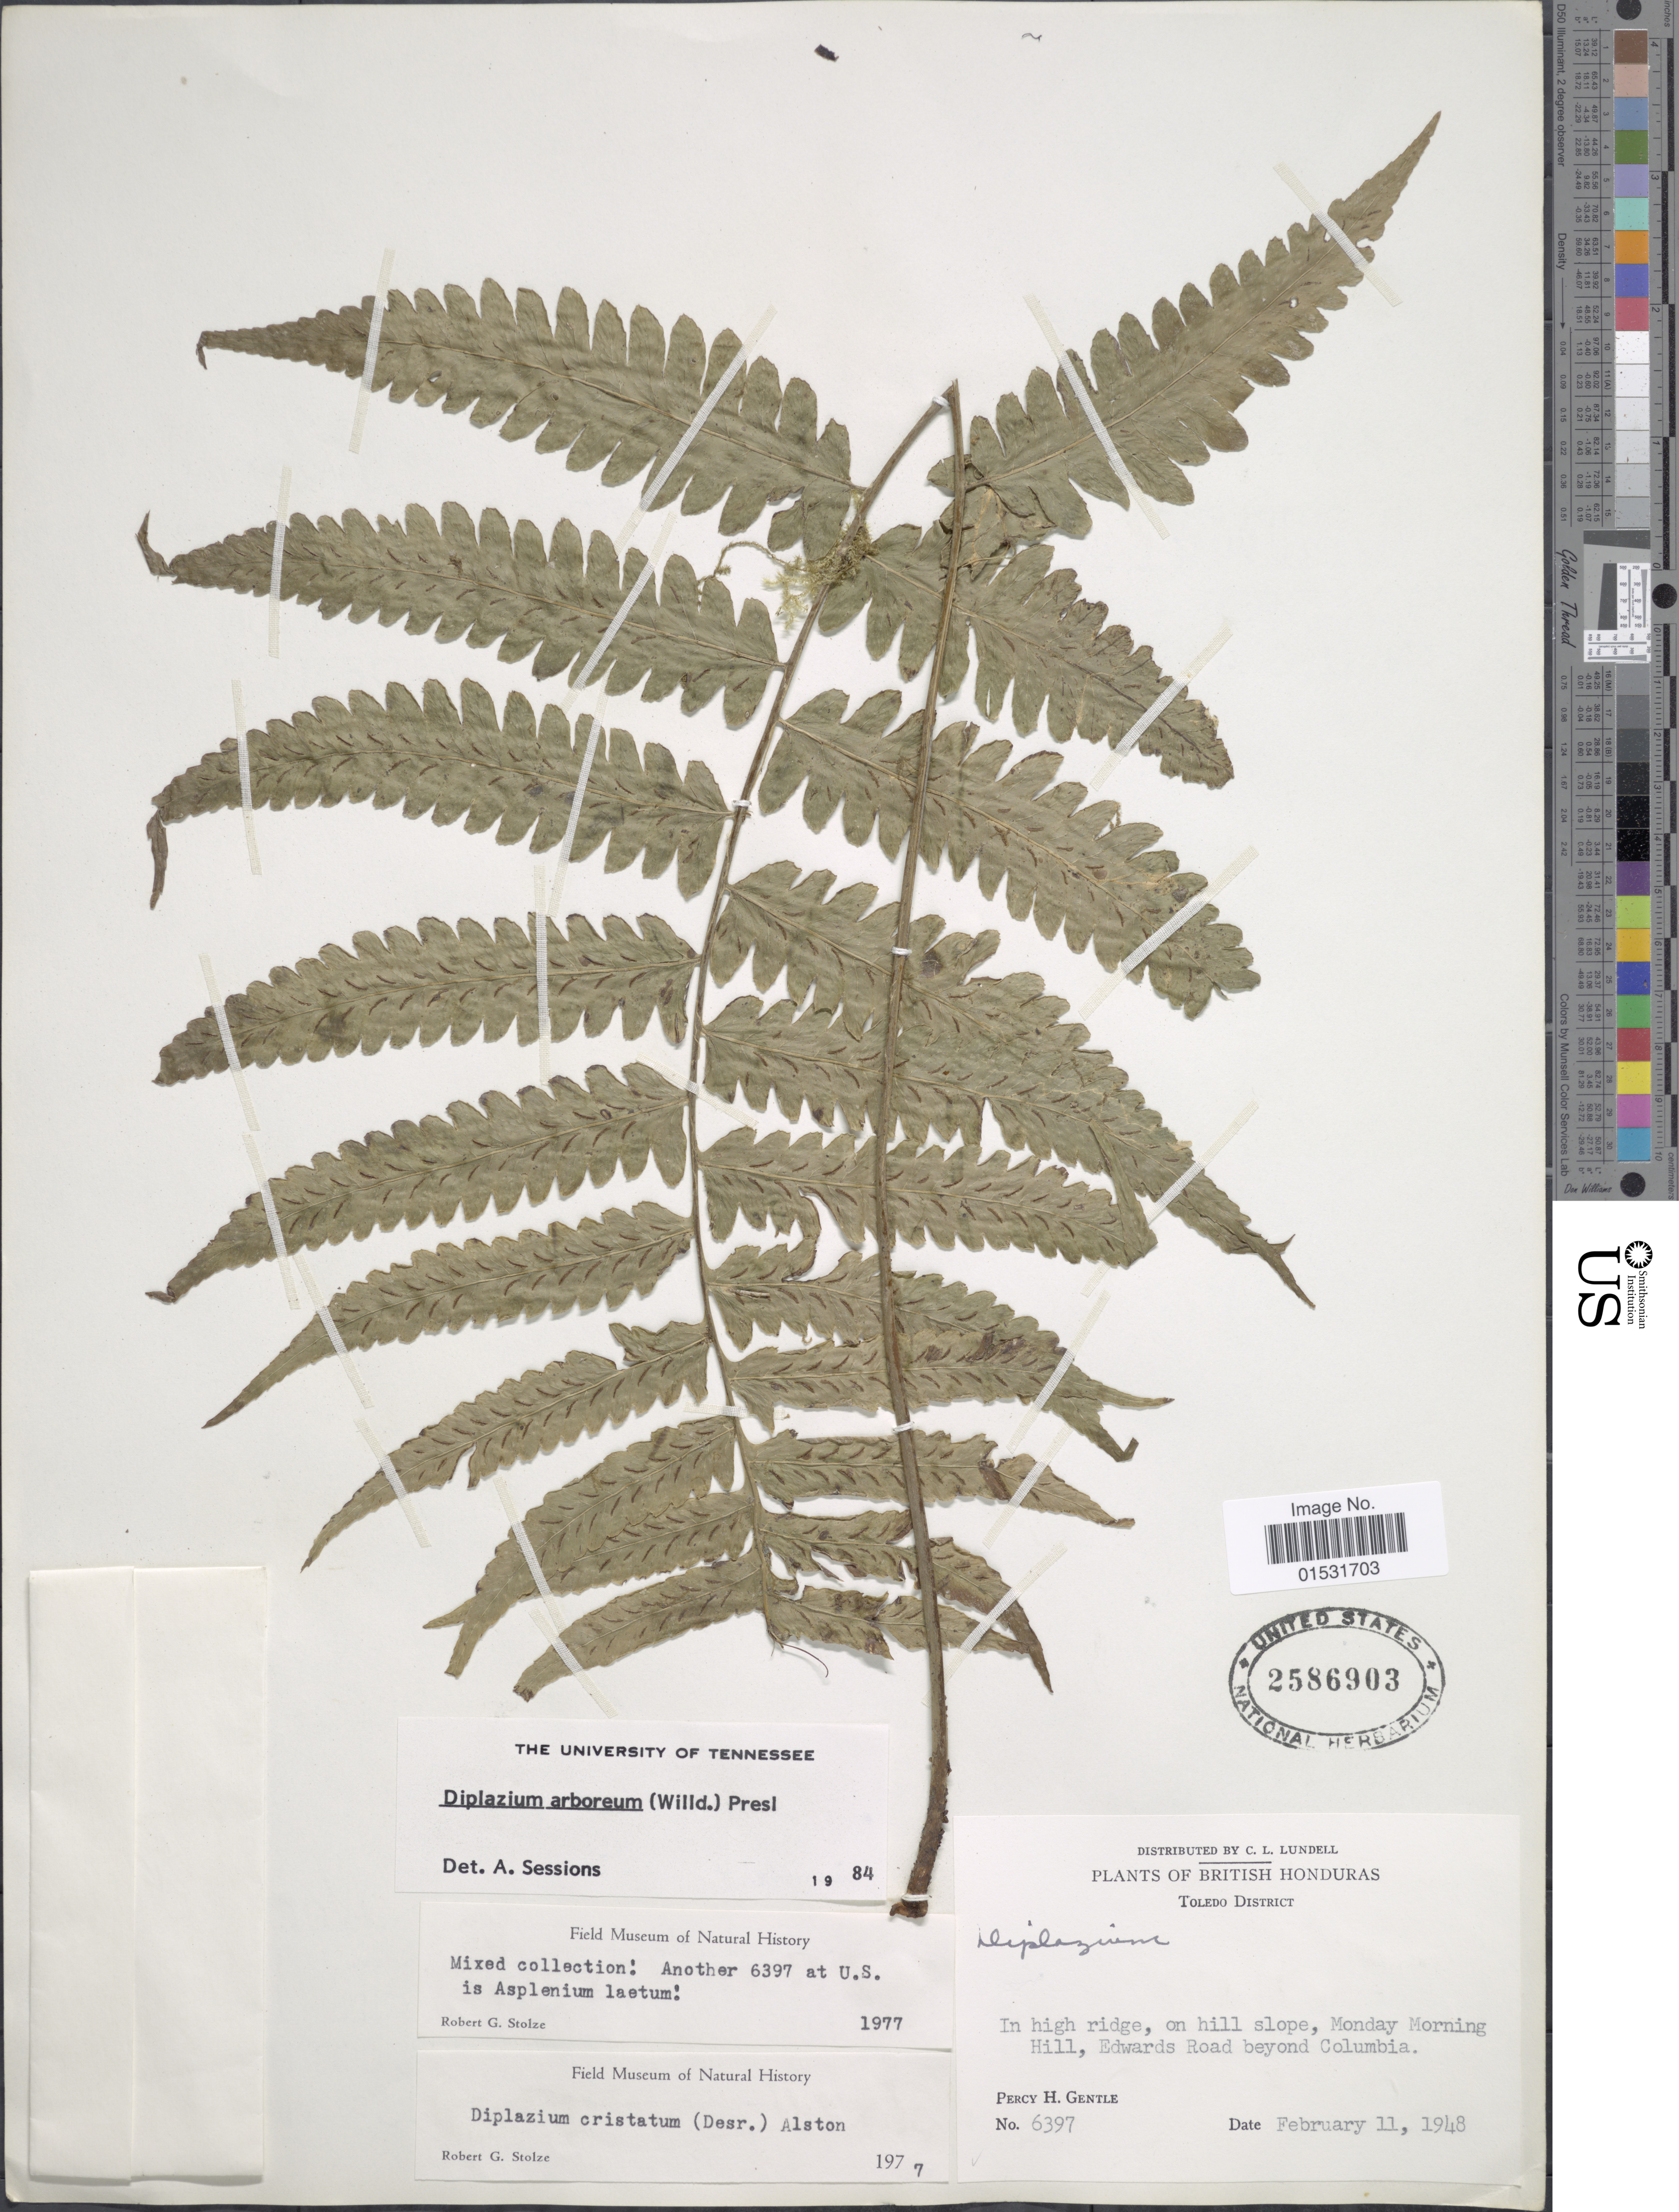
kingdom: Plantae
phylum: Tracheophyta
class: Polypodiopsida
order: Polypodiales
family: Athyriaceae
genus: Diplazium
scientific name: Diplazium cristatum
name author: (Desr.) Alston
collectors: P. H. Gentle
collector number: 6397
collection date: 1948-02-11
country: Belize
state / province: Toledo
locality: British Honduras. Toledo District. Monday Morning Hill, Edwards Road beyond Columbia.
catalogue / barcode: US 2586903